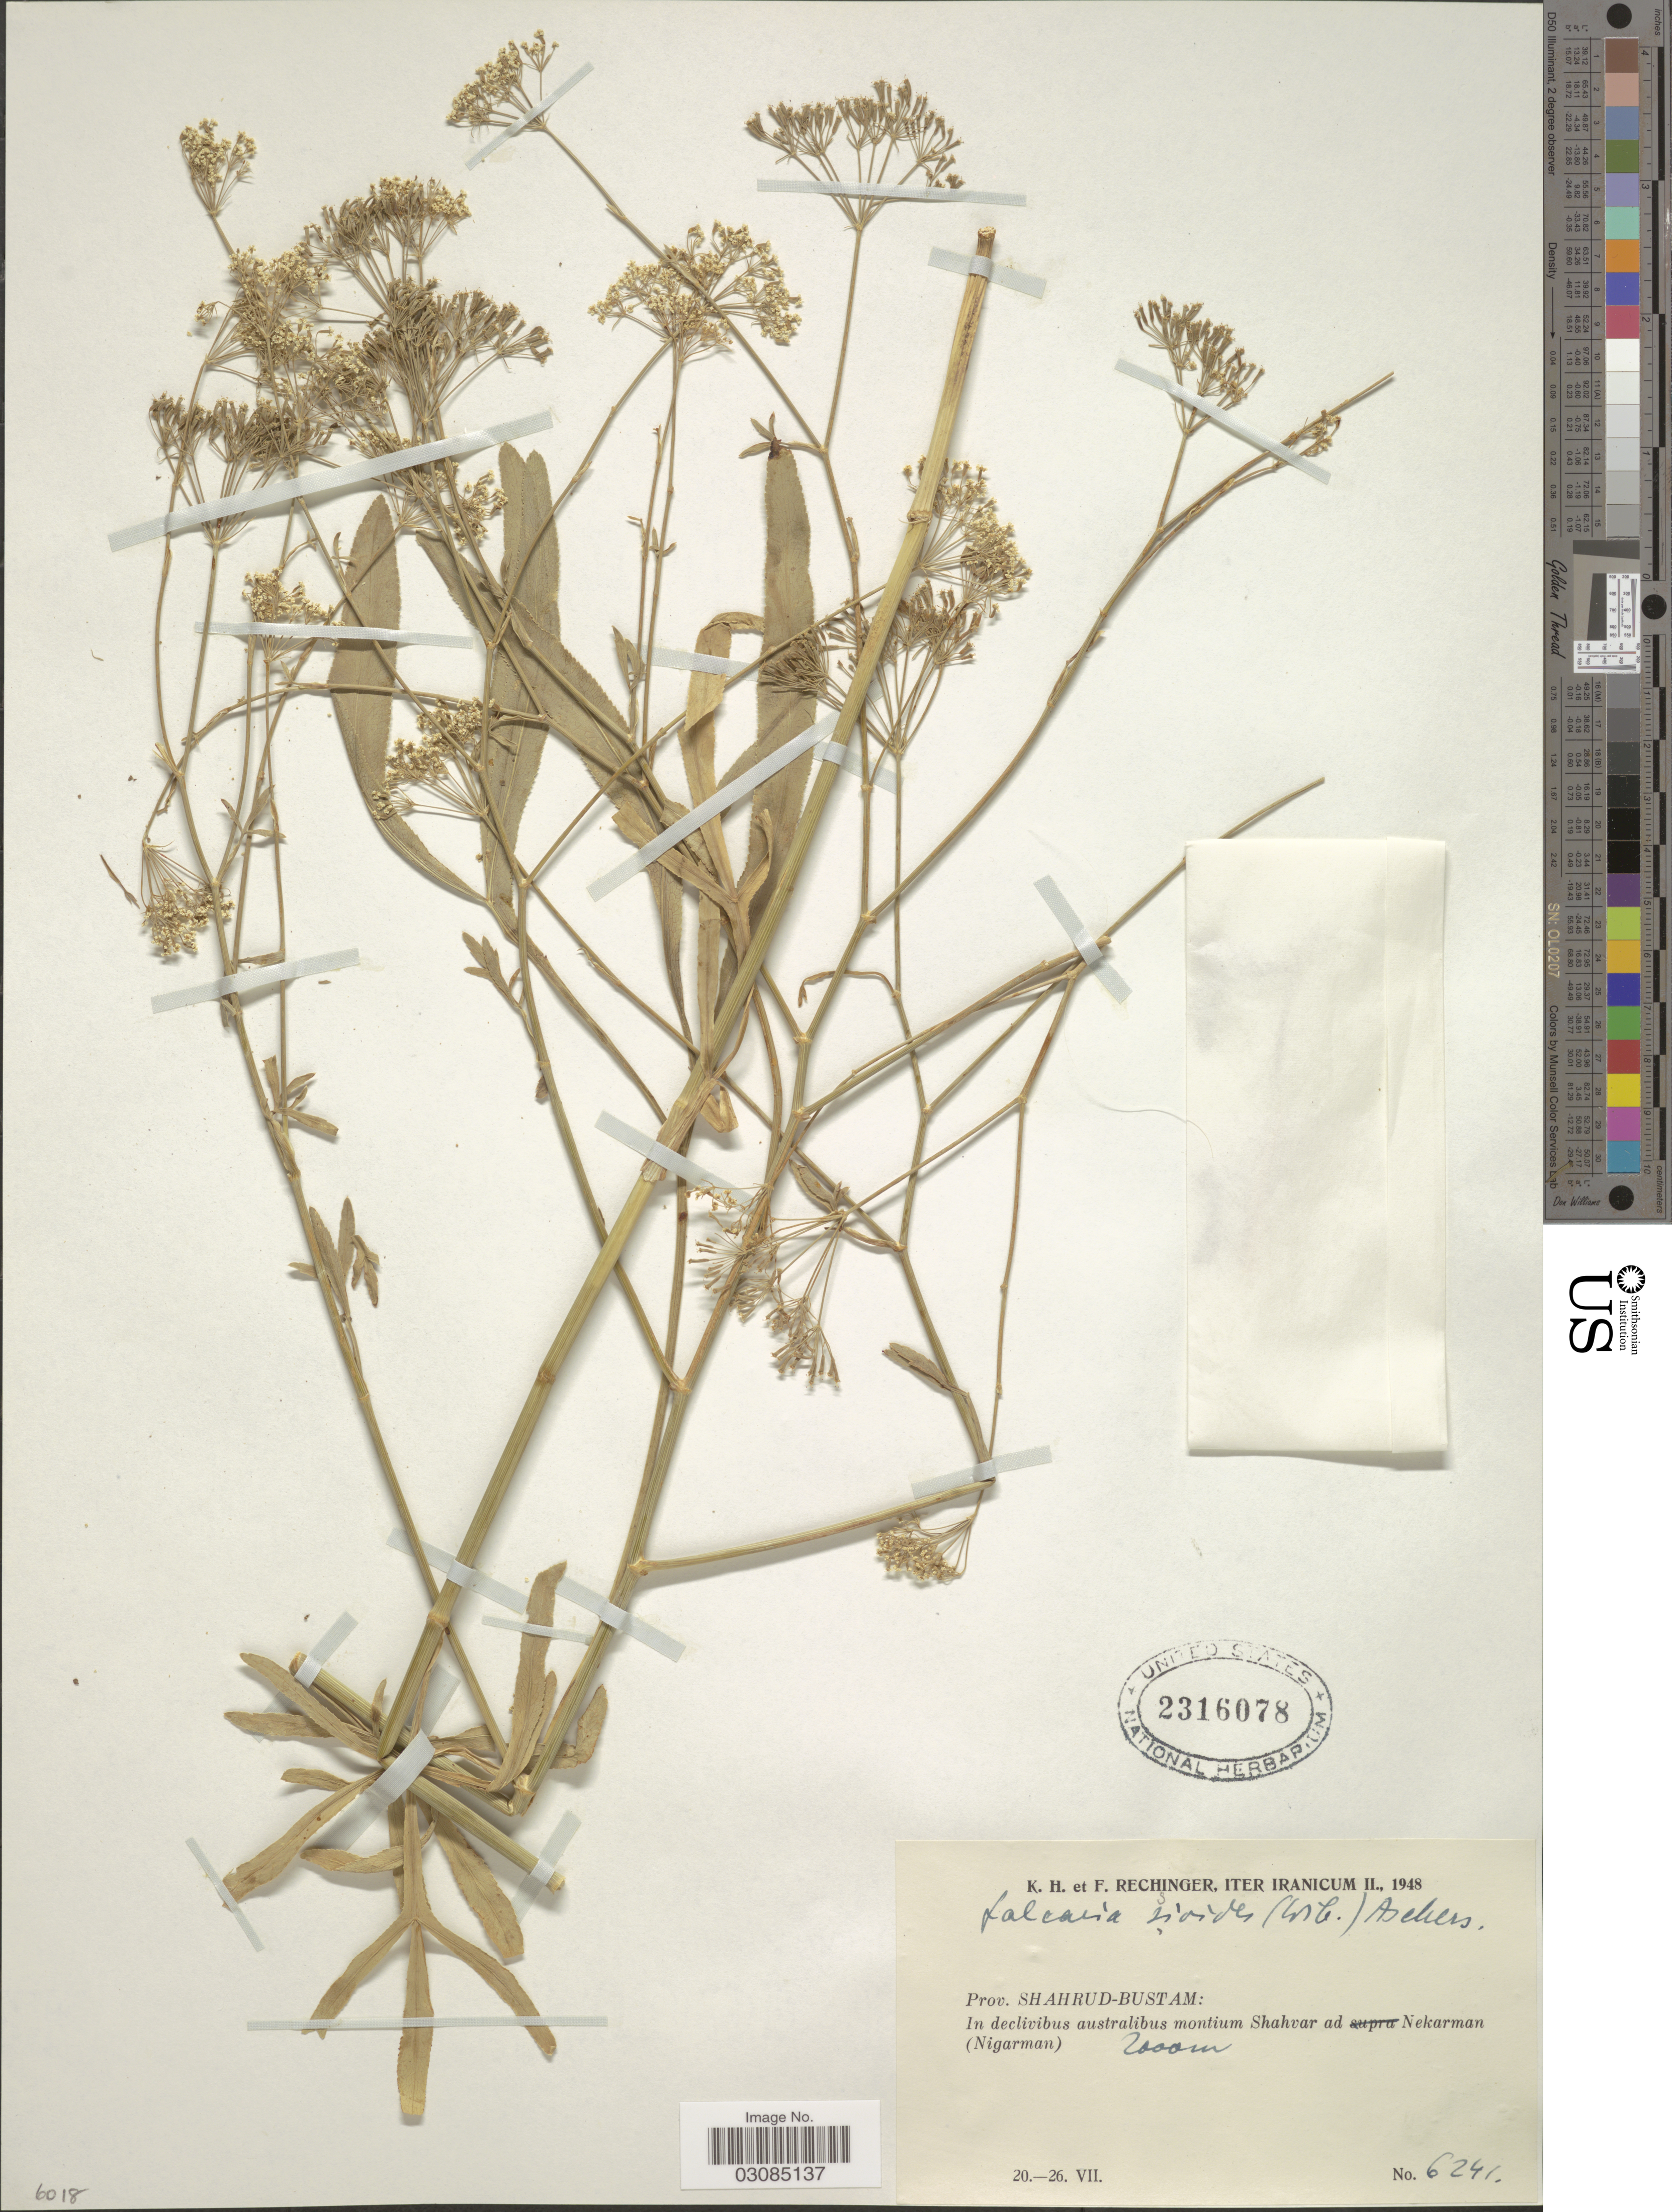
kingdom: Plantae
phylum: Tracheophyta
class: Magnoliopsida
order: Apiales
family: Apiaceae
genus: Falcaria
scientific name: Falcaria sioides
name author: (Wibel) Asch.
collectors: K. H. Rechinger & F. Rechinger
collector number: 6241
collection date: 1948-07-20/1948-07-26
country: Iran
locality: Prov. Shahrud-Bustam: In declivibus australibus montium Shahvar ad Nekarman (Nigarman).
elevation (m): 2000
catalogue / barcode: US 2316078